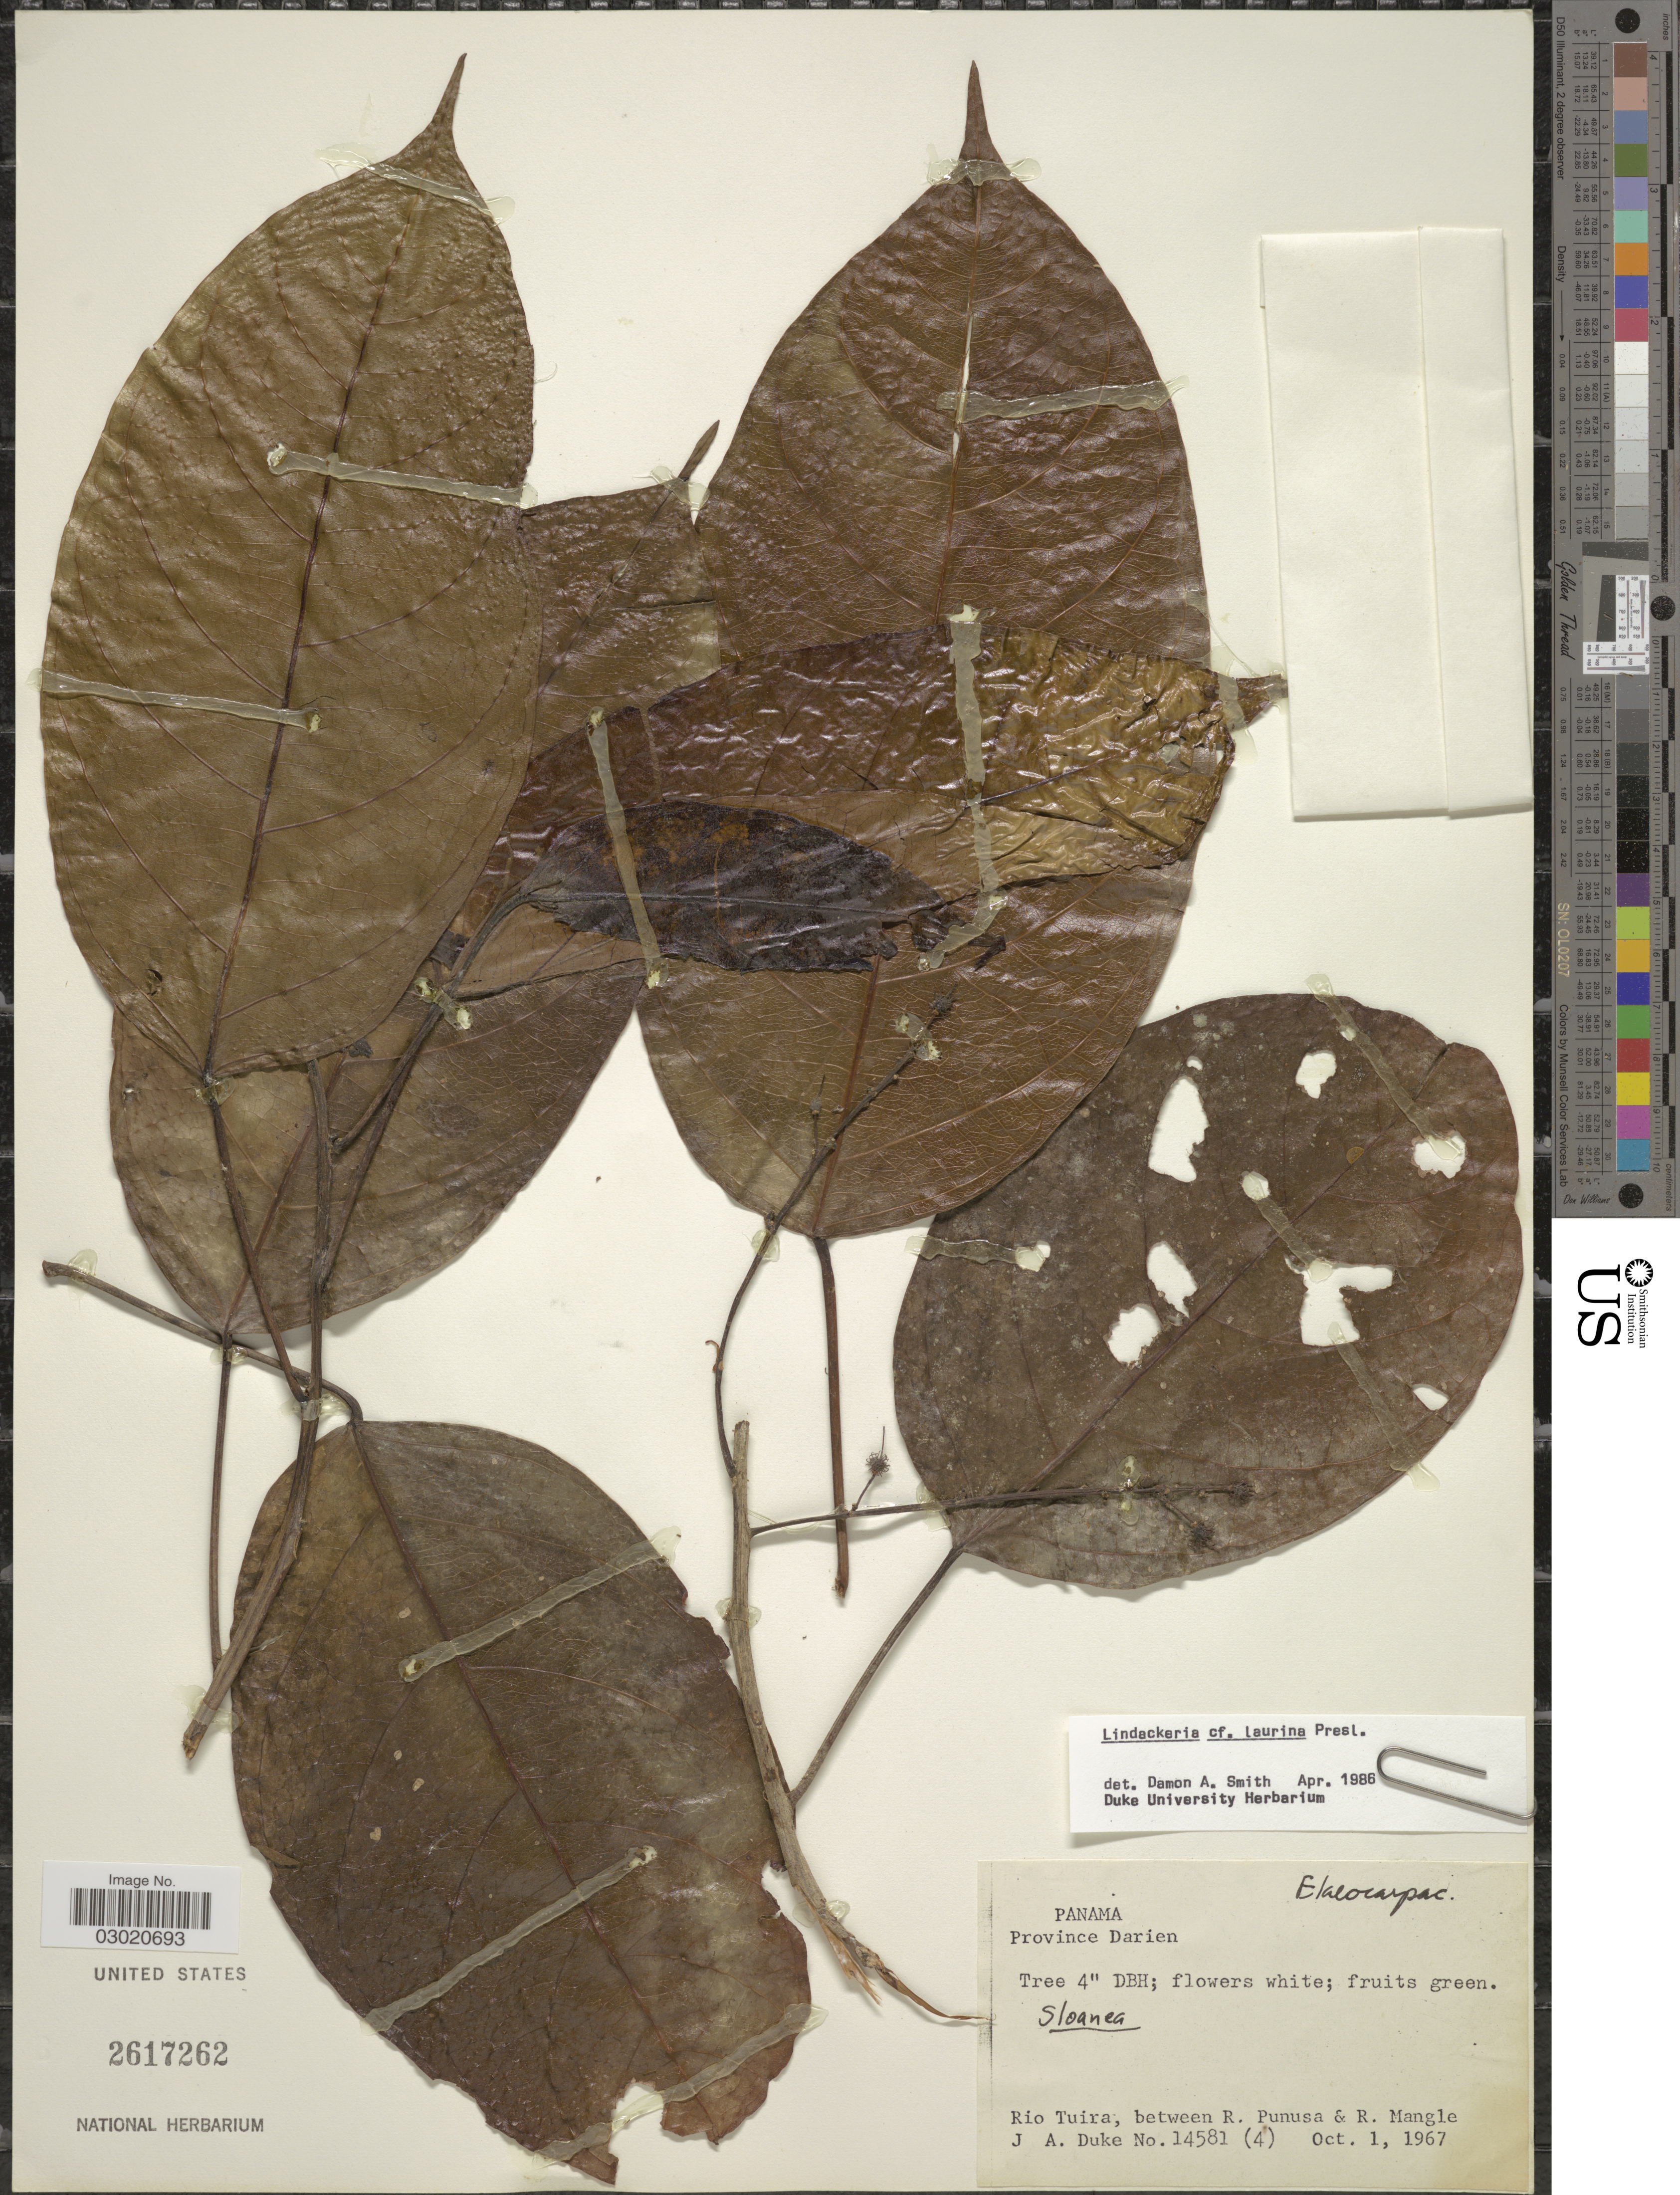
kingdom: Plantae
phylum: Tracheophyta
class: Magnoliopsida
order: Malpighiales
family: Achariaceae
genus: Lindackeria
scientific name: Lindackeria laurina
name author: C. Presl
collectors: J. A. Duke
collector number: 14581 (4)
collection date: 1967-10-01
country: Panama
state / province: Darién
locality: Province Darien, Rio Tuira, between R. Punusa & R. Mangle.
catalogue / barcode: US 2617262